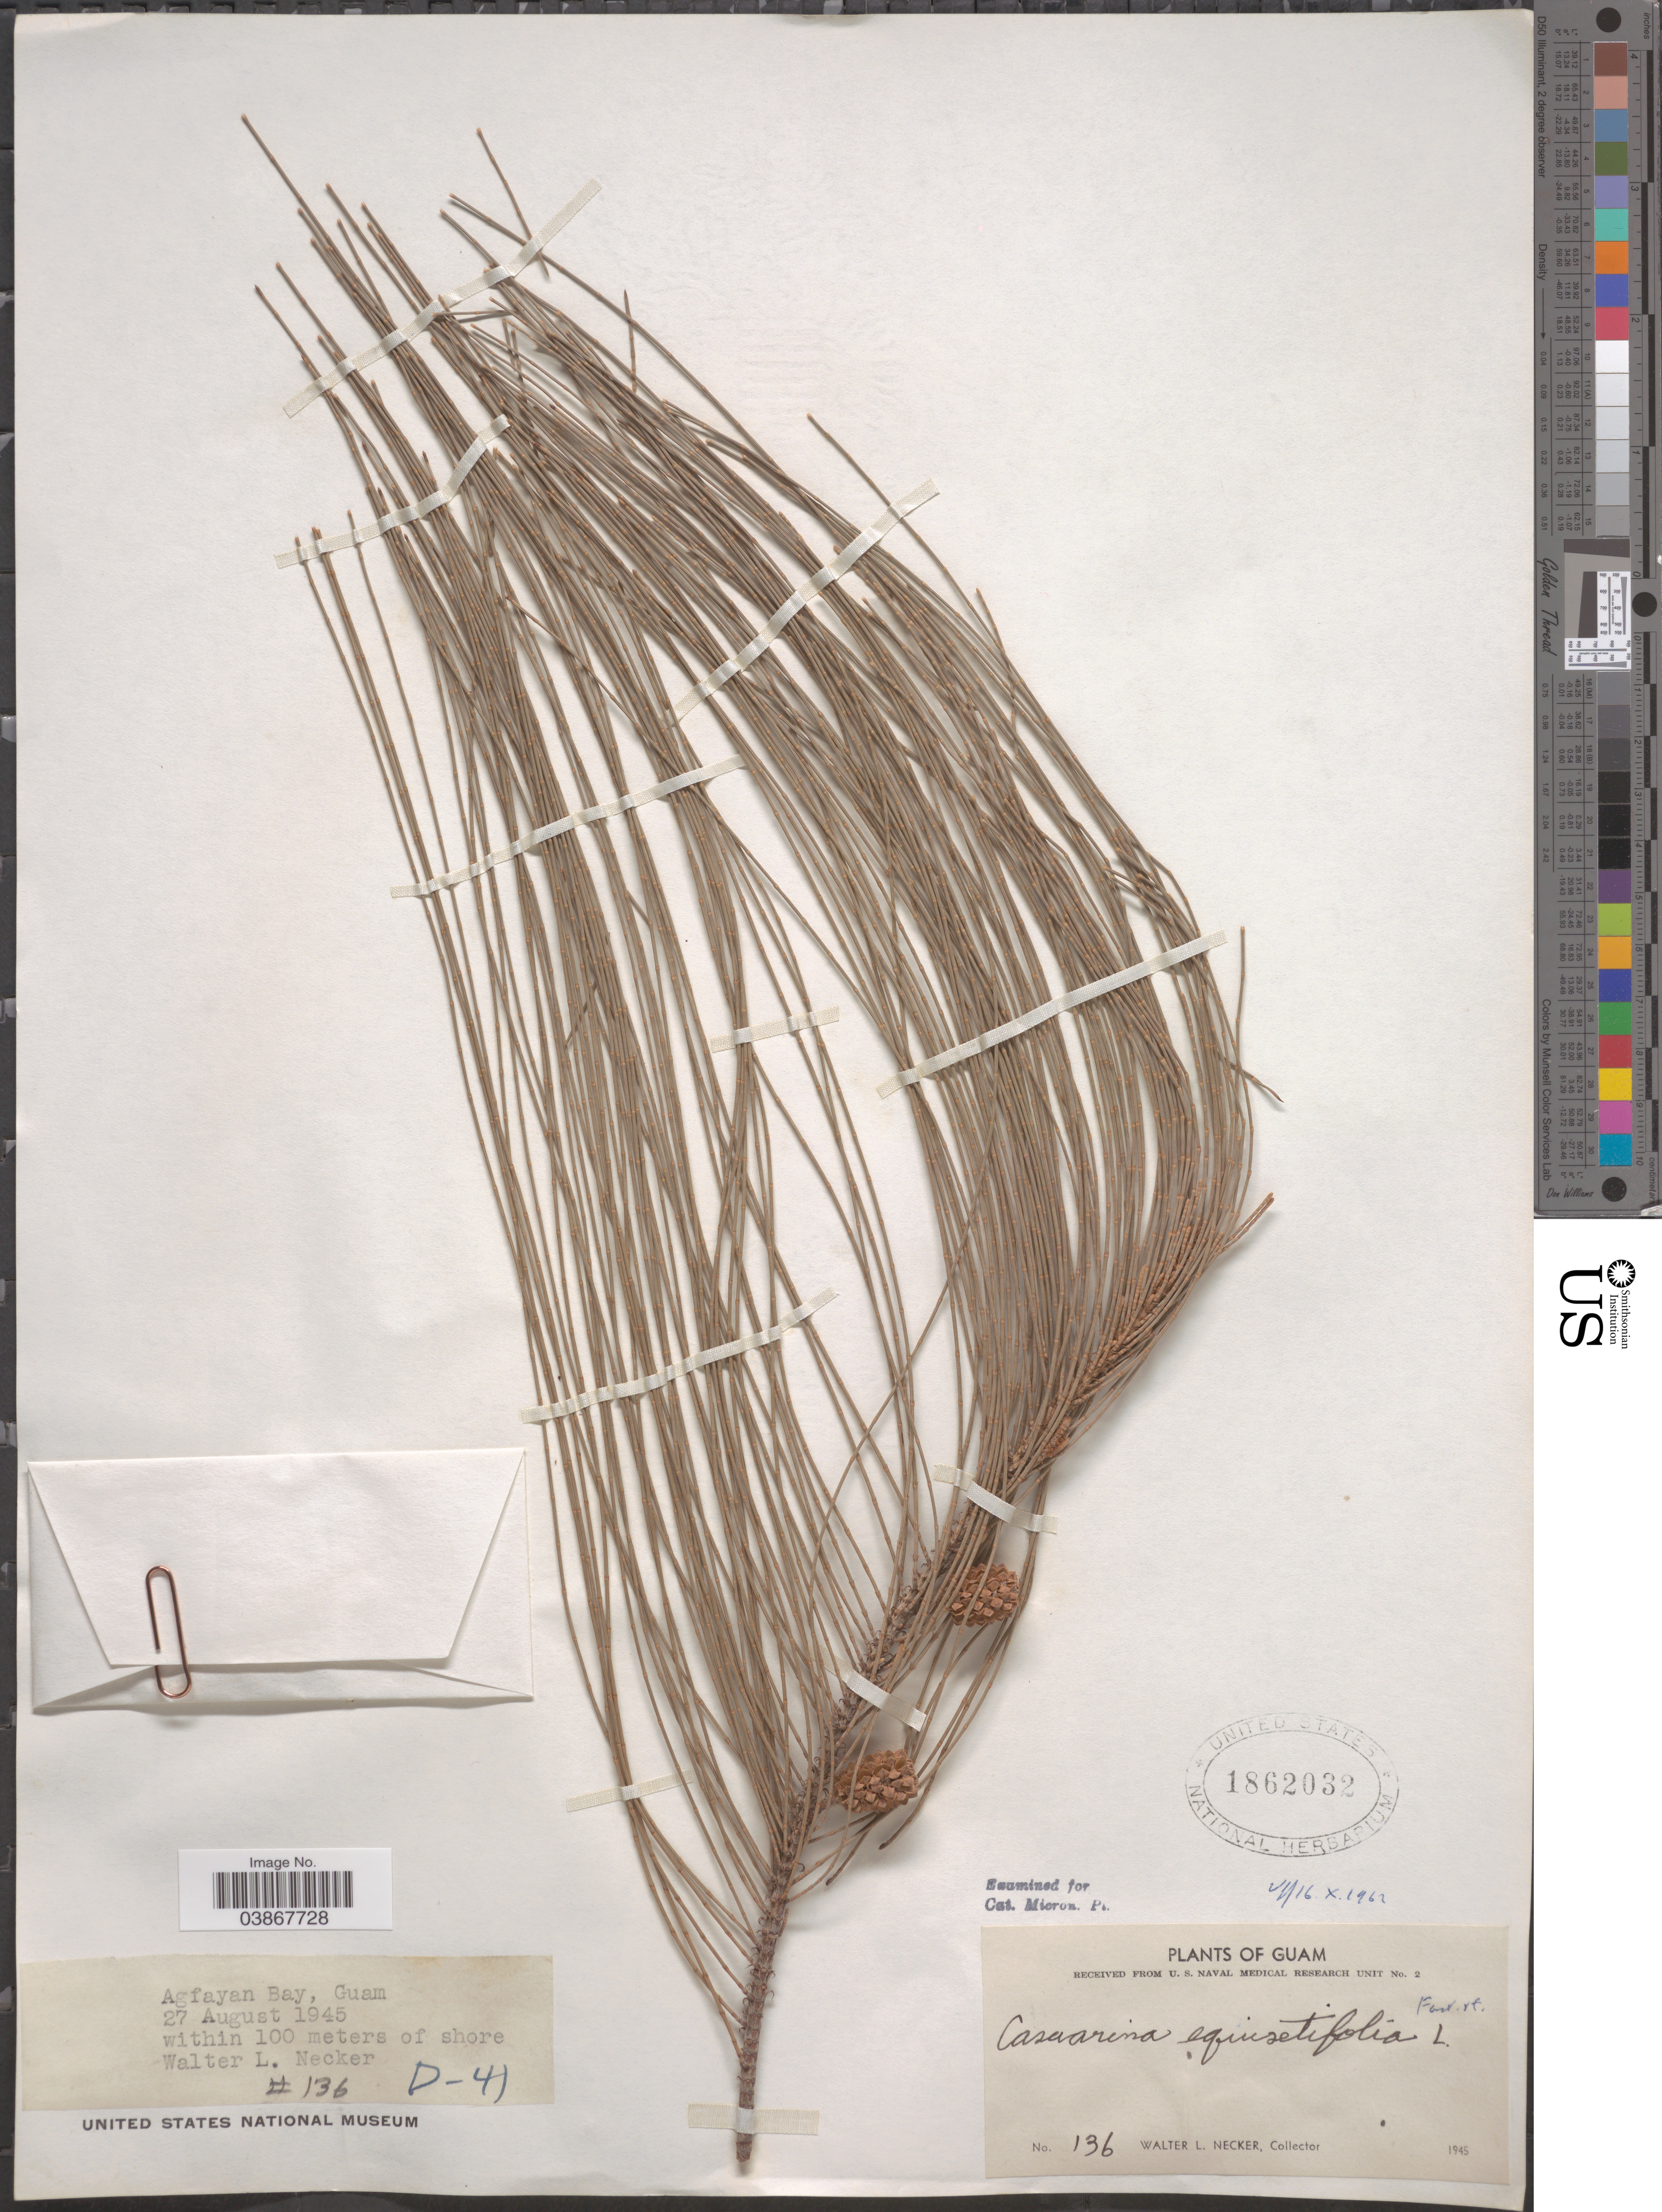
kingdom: Plantae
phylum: Tracheophyta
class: Magnoliopsida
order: Fagales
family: Casuarinaceae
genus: Casuarina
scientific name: Casuarina equisetifolia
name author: L.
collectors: W. L. Necker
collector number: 136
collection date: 1945-08-27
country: Guam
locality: Agfayan Bay, within 100 meters of shore.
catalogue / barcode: US 1862032